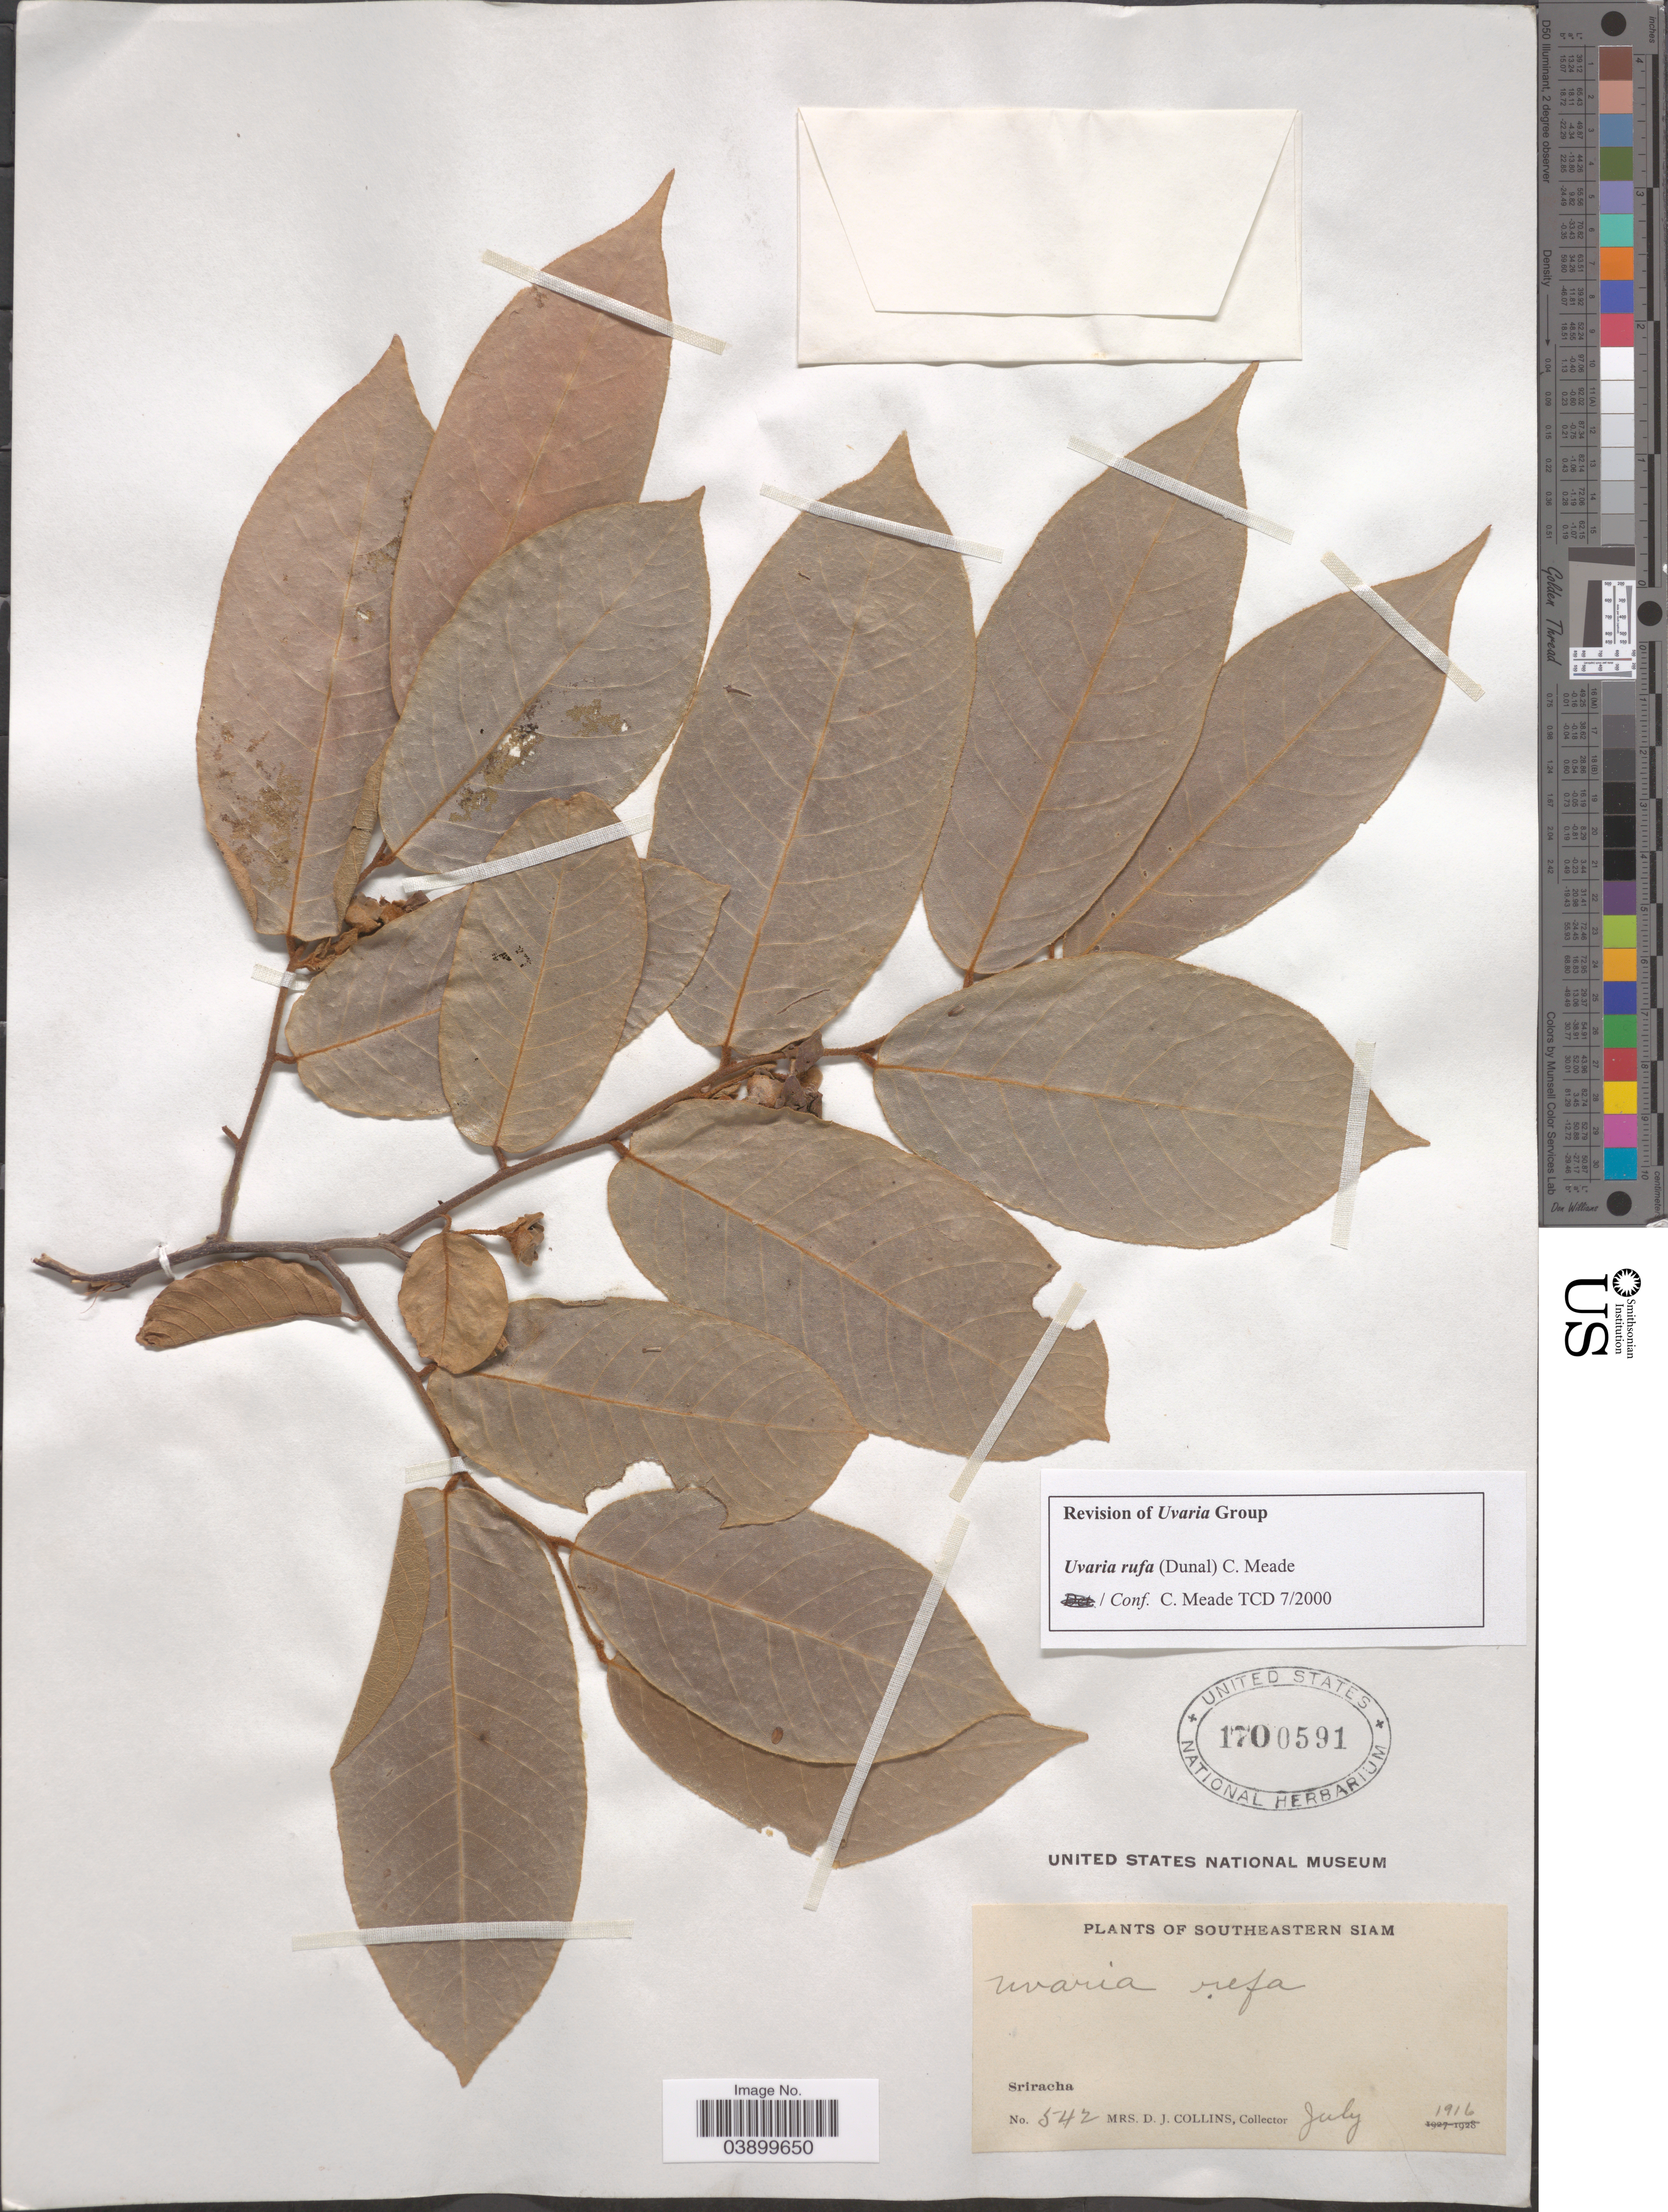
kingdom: Plantae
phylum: Tracheophyta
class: Magnoliopsida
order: Magnoliales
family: Annonaceae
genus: Uvaria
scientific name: Uvaria rufa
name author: Blume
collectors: Mrs. D. J. Collins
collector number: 542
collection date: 1916-07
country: Thailand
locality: Southeastern Siam. Sriracha.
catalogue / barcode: US 1700591